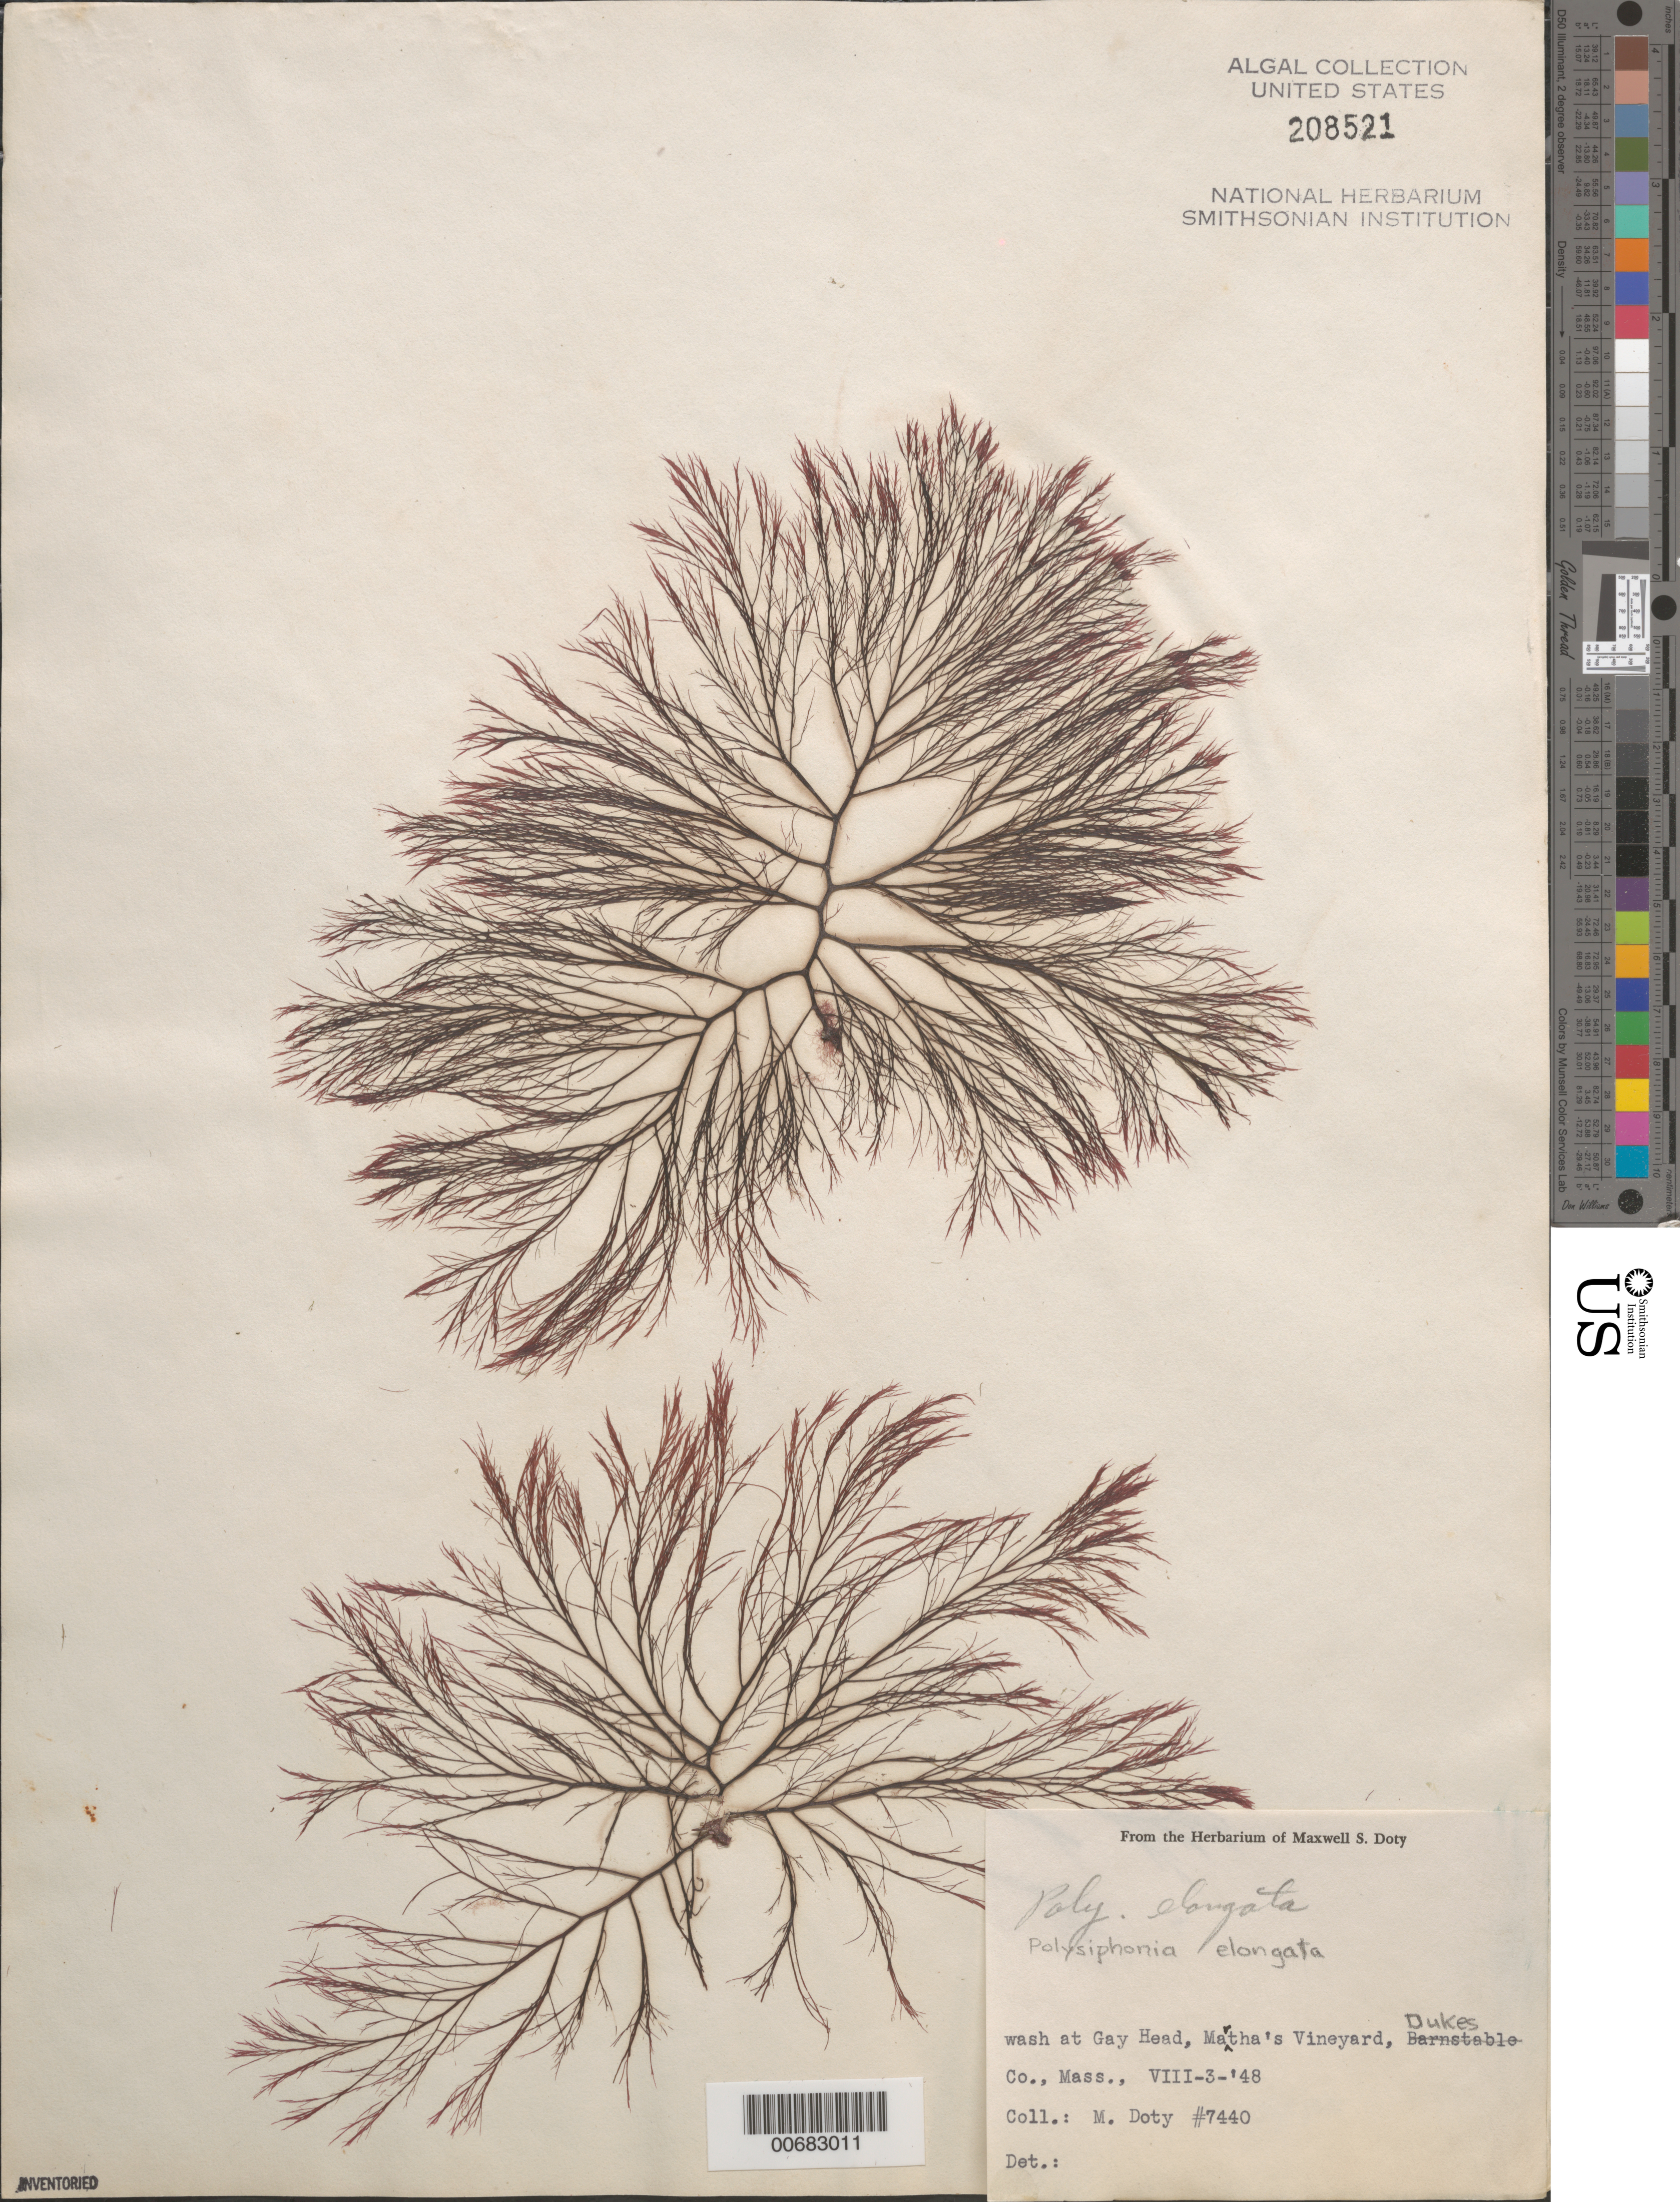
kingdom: Plantae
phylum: Rhodophyta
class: Florideophyceae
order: Ceramiales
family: Rhodomelaceae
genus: Carradoriella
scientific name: Carradoriella elongata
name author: (Hudson) Savoie & G.W. Saunders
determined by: Algae name updating Project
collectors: M. S. Doty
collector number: MSD 7440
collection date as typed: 03 Aug 1948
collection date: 1948-08-03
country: United States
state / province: Massachusetts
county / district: Dukes County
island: Martha's Vineyard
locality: Gay Head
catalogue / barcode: US 208521